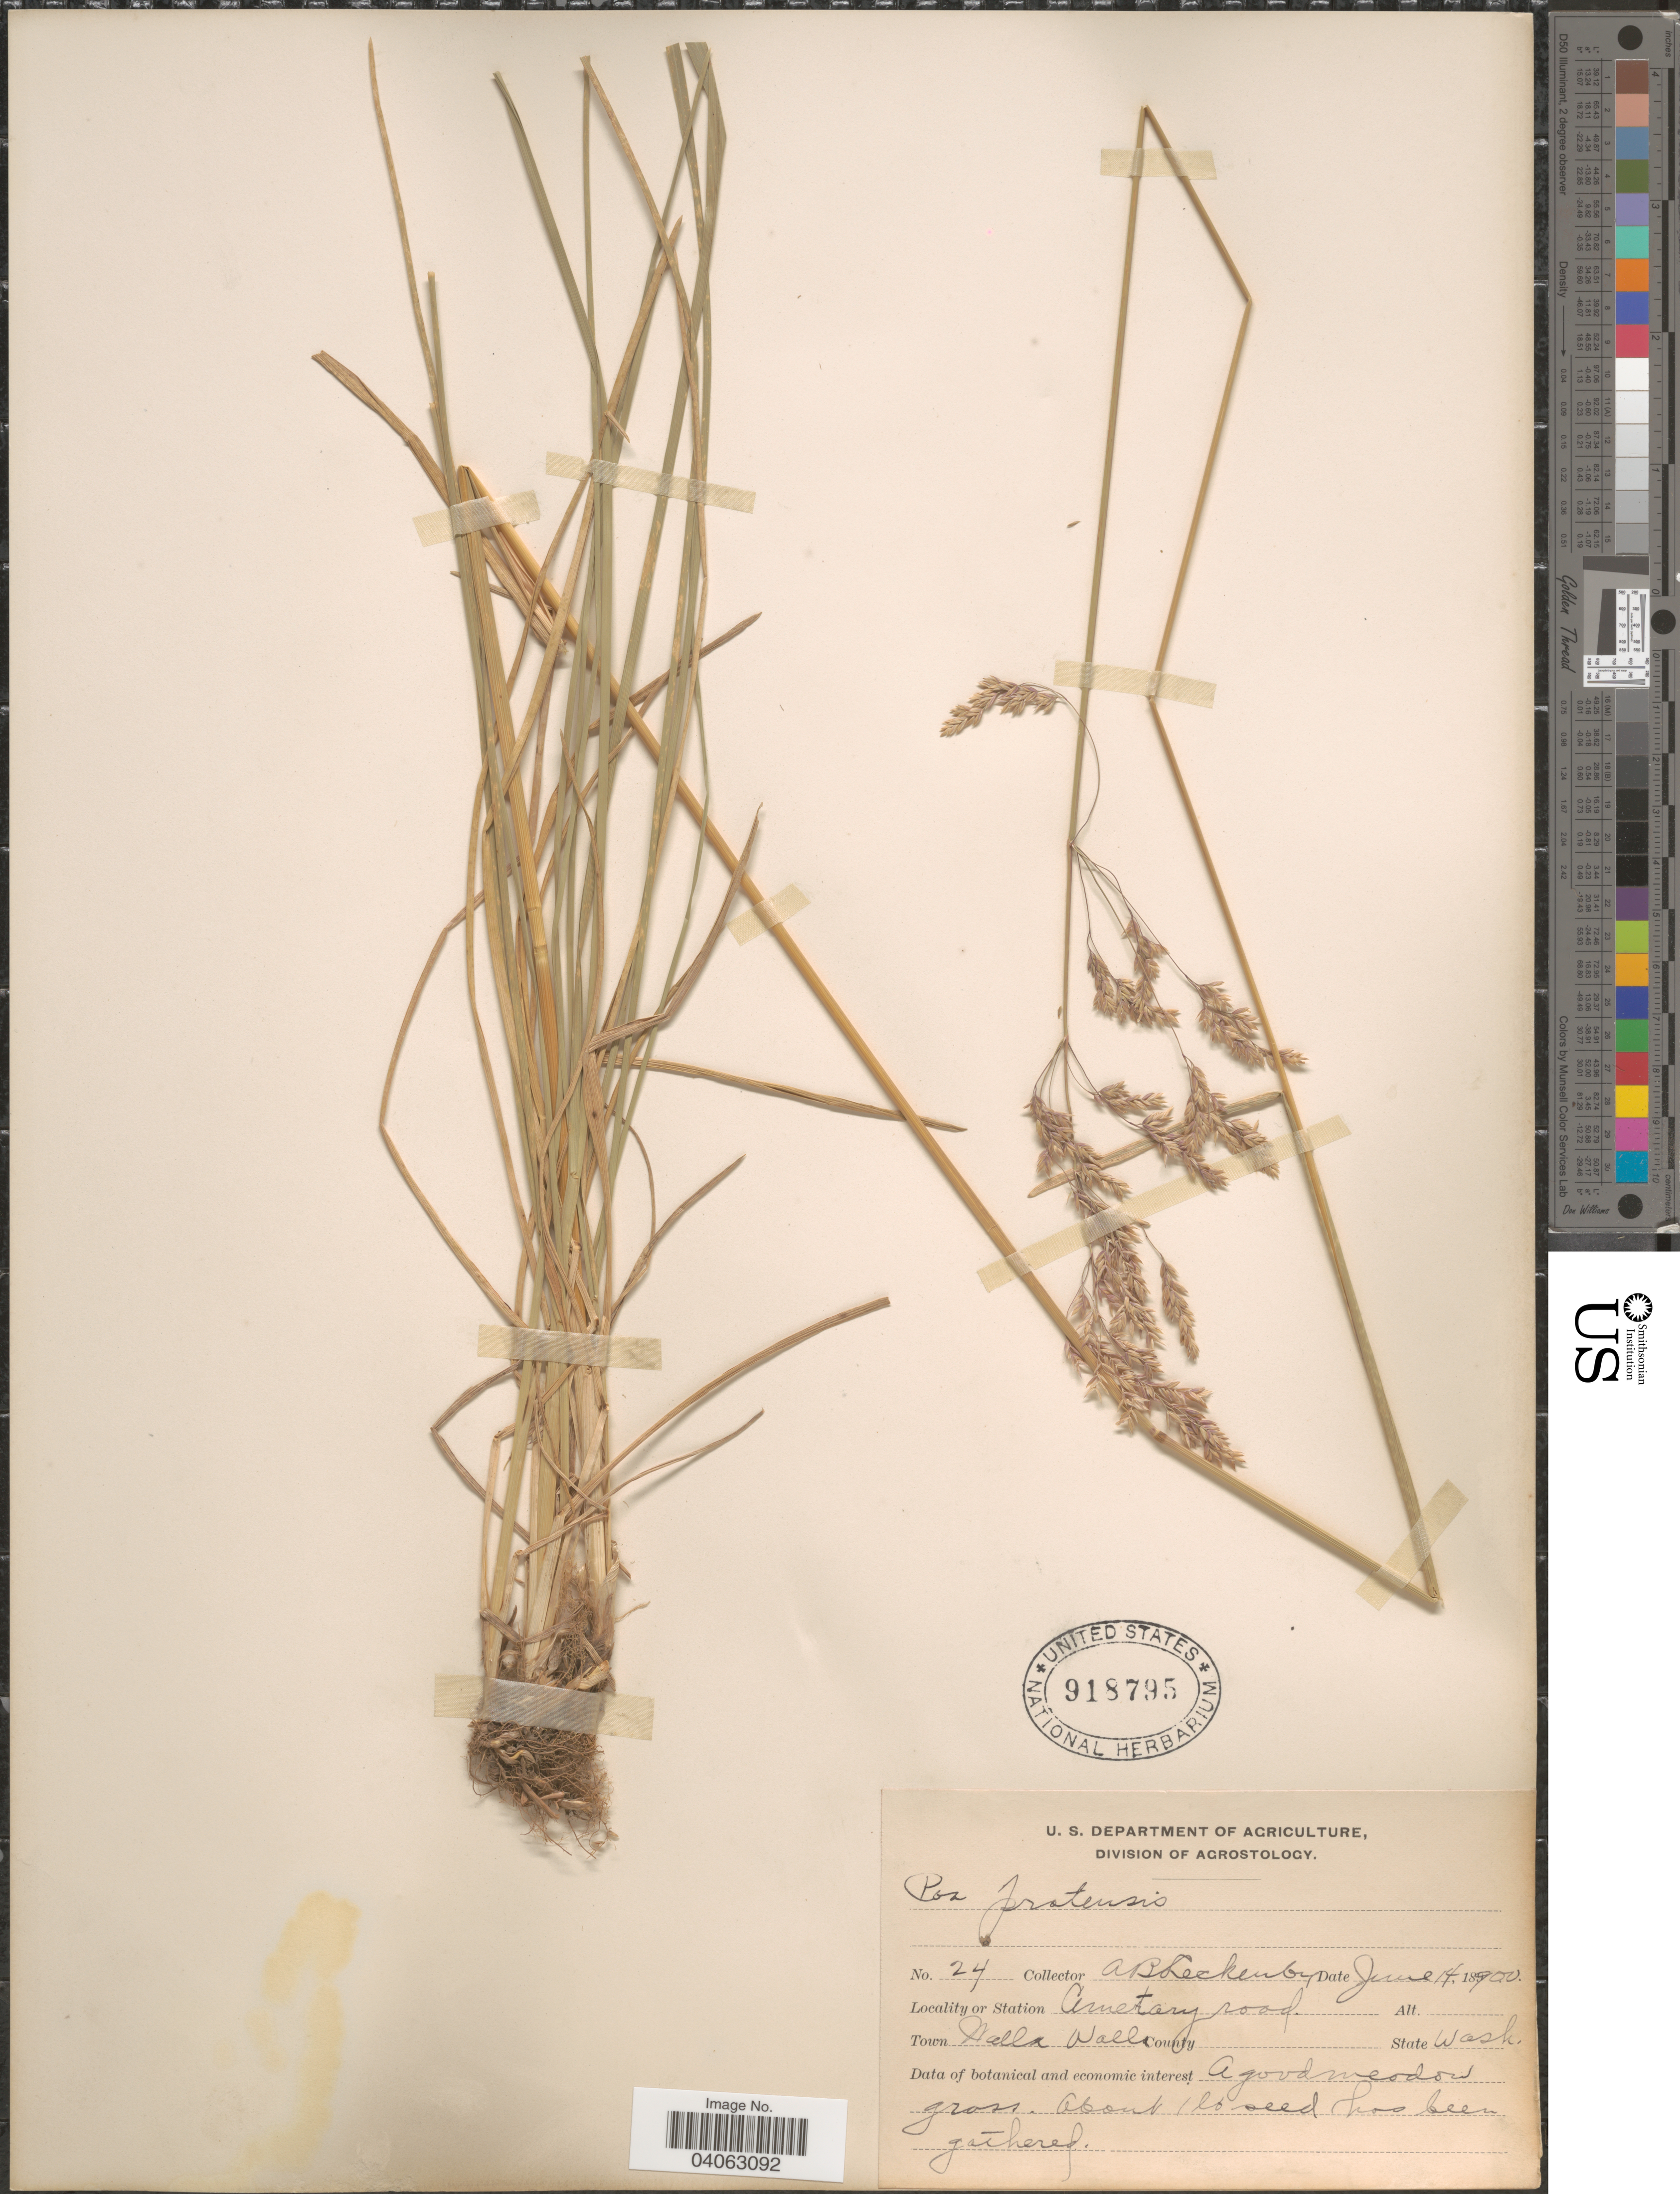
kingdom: Plantae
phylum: Tracheophyta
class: Liliopsida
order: Poales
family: Poaceae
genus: Poa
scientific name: Poa pratensis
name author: L.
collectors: A. Leckenby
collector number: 24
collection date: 1900-06-14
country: United States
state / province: Washington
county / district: Walla Walla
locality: Cemetary road. Town Walla Walla.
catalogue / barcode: US 918795